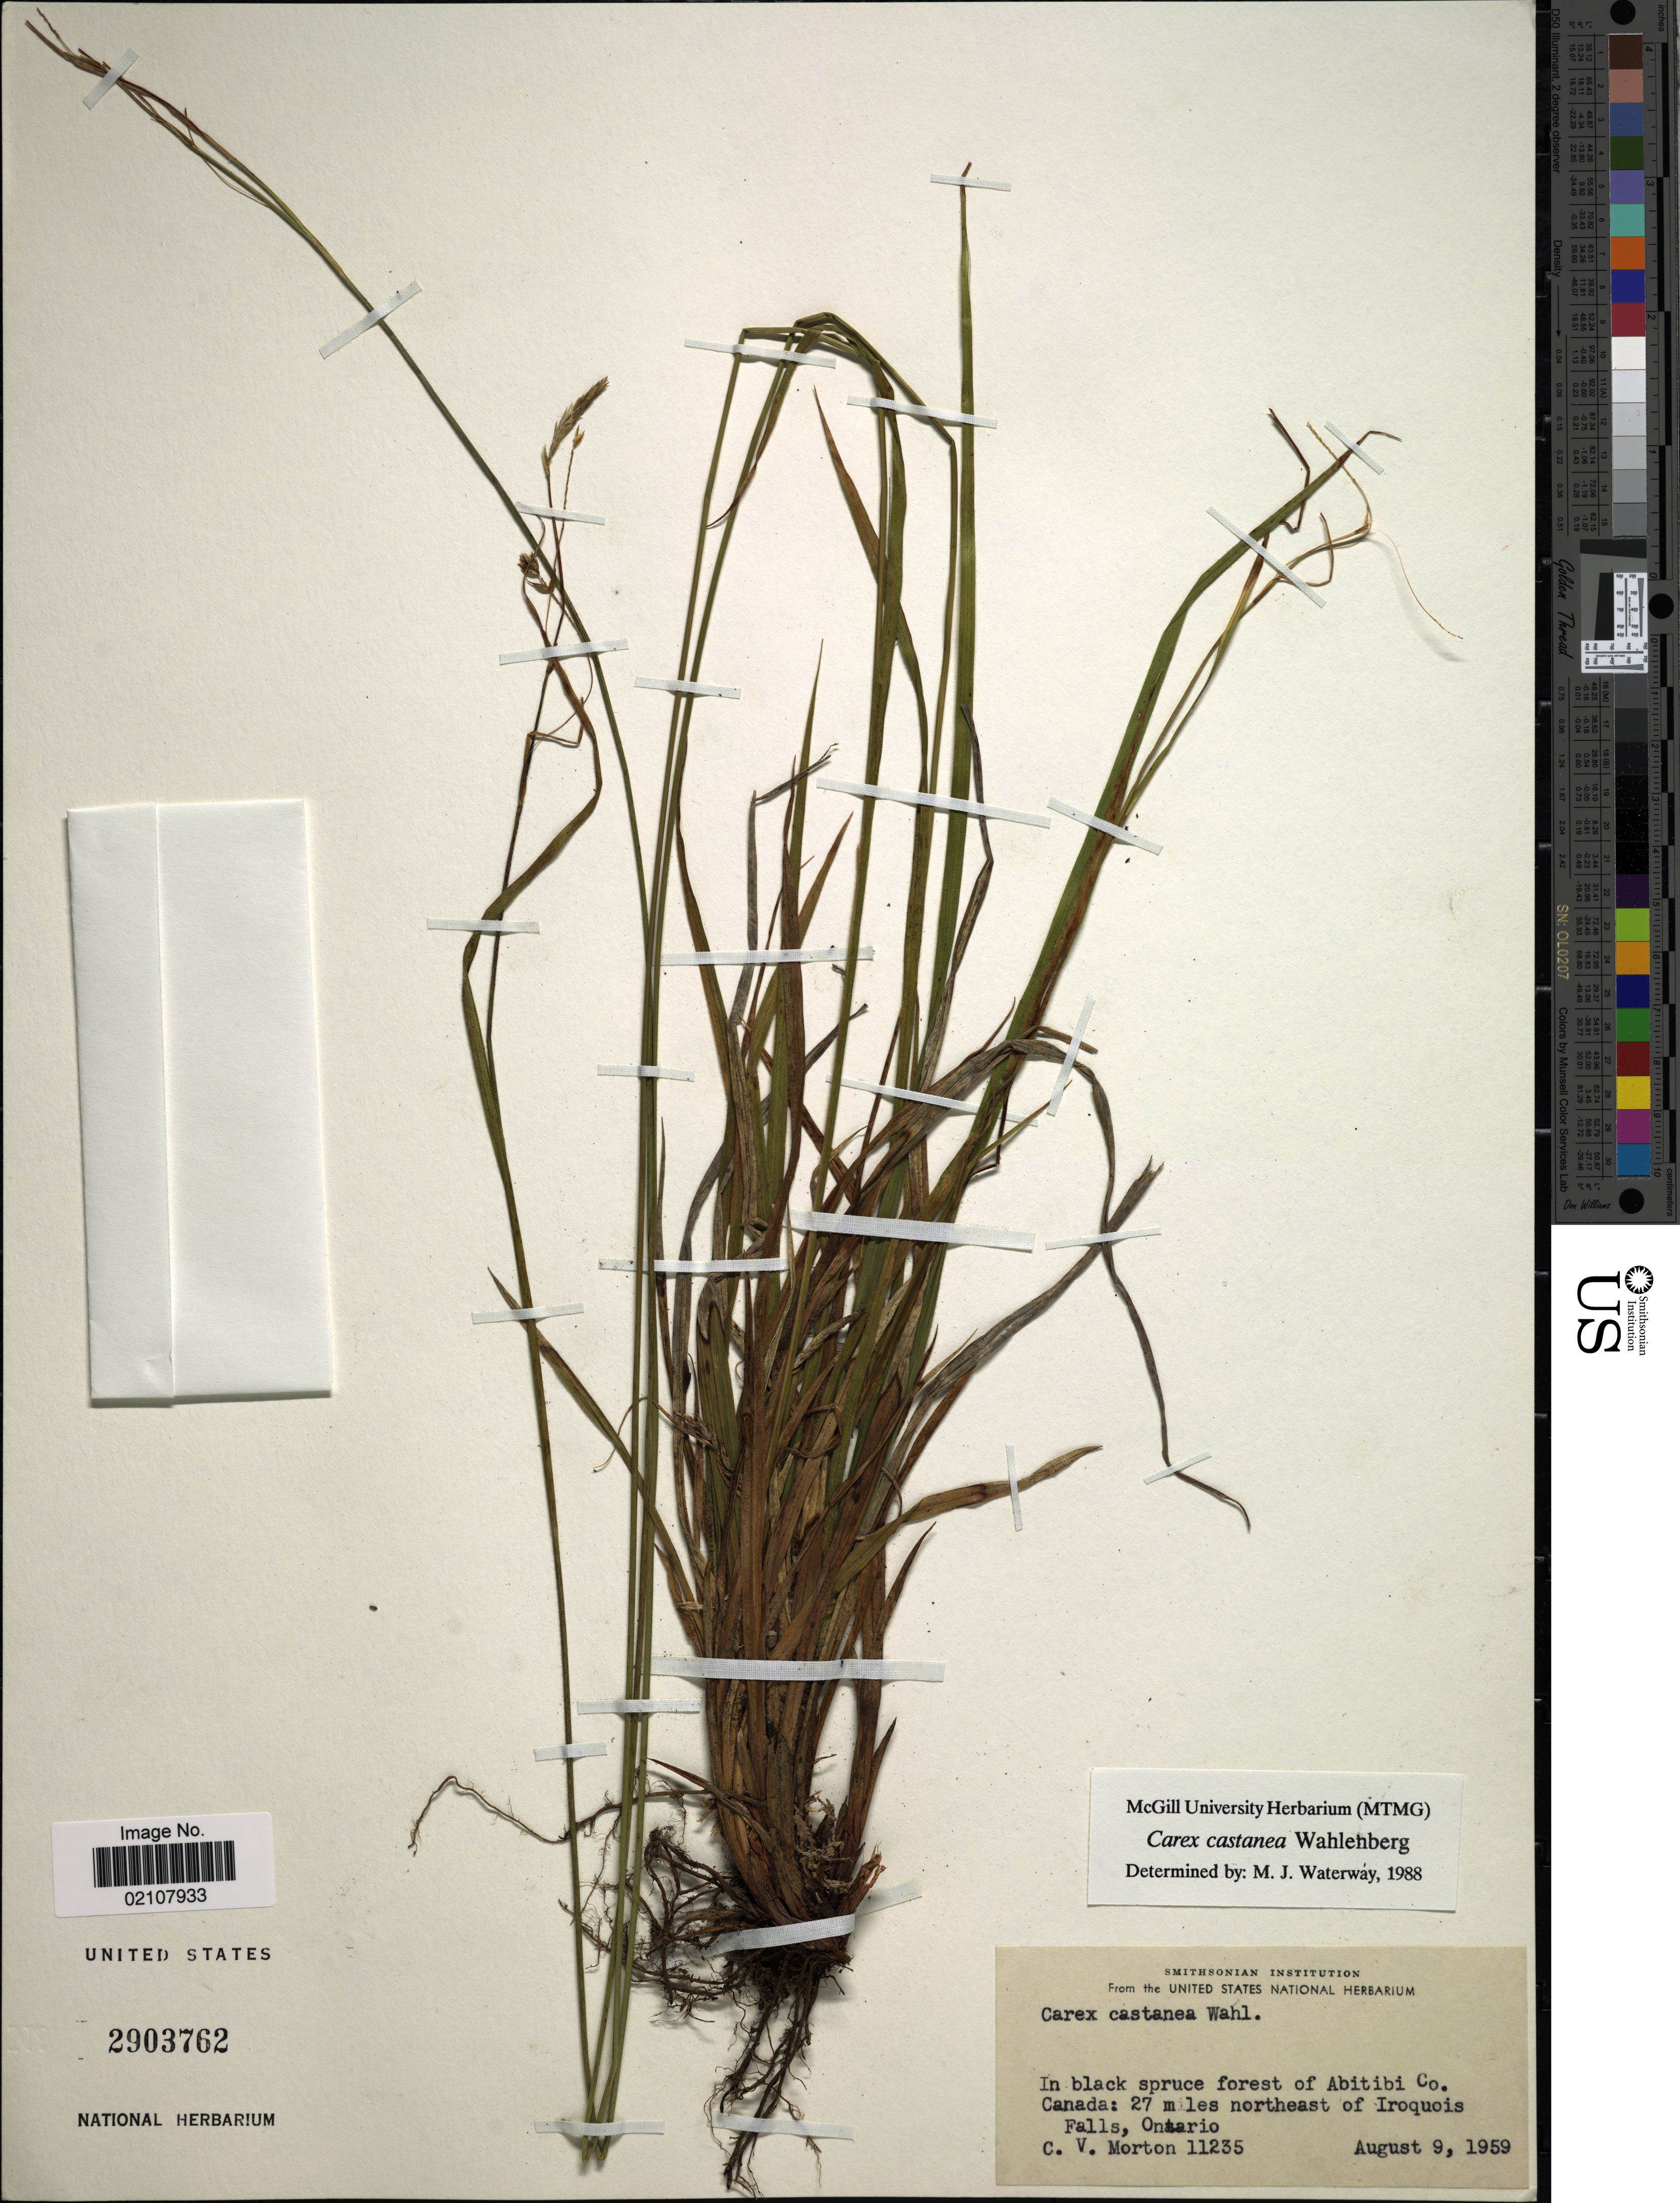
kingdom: Plantae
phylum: Tracheophyta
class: Liliopsida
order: Poales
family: Cyperaceae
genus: Carex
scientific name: Carex castanea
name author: Wahlenb.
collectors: C. V. Morton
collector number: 11235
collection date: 1959-08-09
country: Canada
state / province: Ontario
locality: In black spruce forest of Abitibi Co. 27 miles northeast of Iroquois Falls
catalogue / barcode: US 2903762